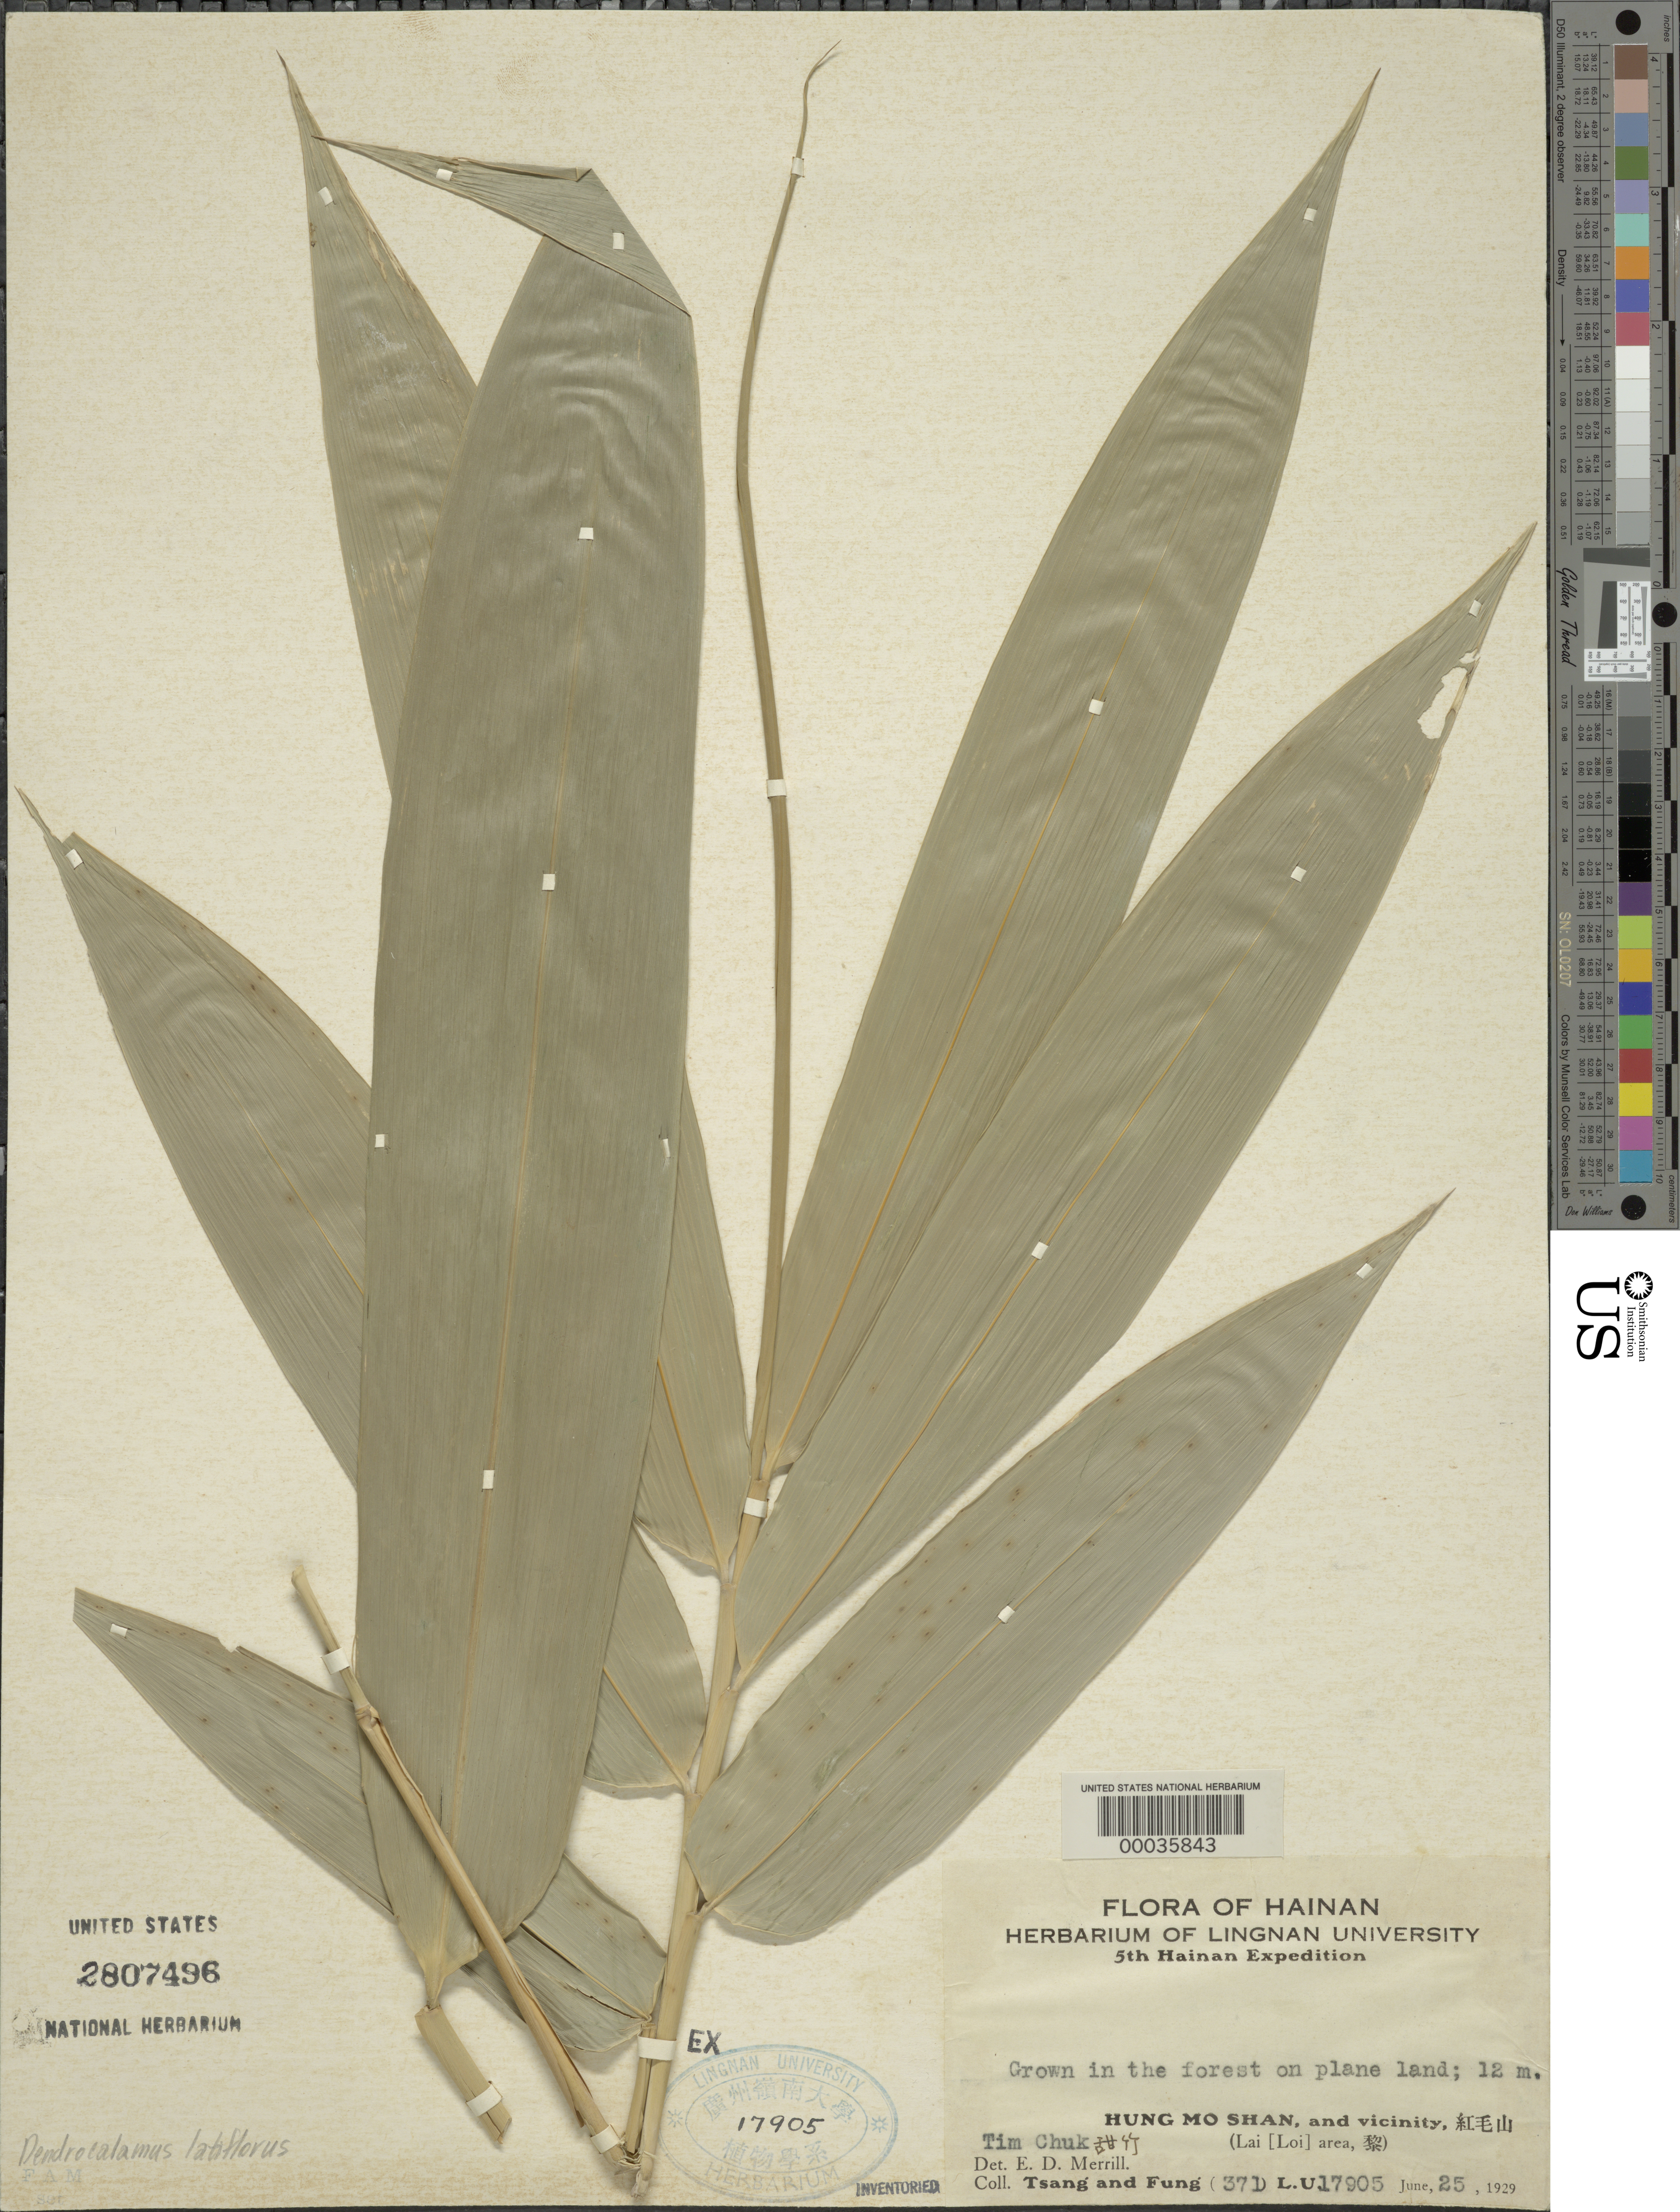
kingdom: Plantae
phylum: Tracheophyta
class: Liliopsida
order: Poales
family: Poaceae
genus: Dendrocalamus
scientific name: Dendrocalamus latiflorus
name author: Munro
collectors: W. T. Tsang & H. L. Fung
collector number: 37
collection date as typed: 25 Jun 1929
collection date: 1929-06-25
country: China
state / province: Hainan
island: Hainan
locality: Hung mo shan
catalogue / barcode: US 2807496